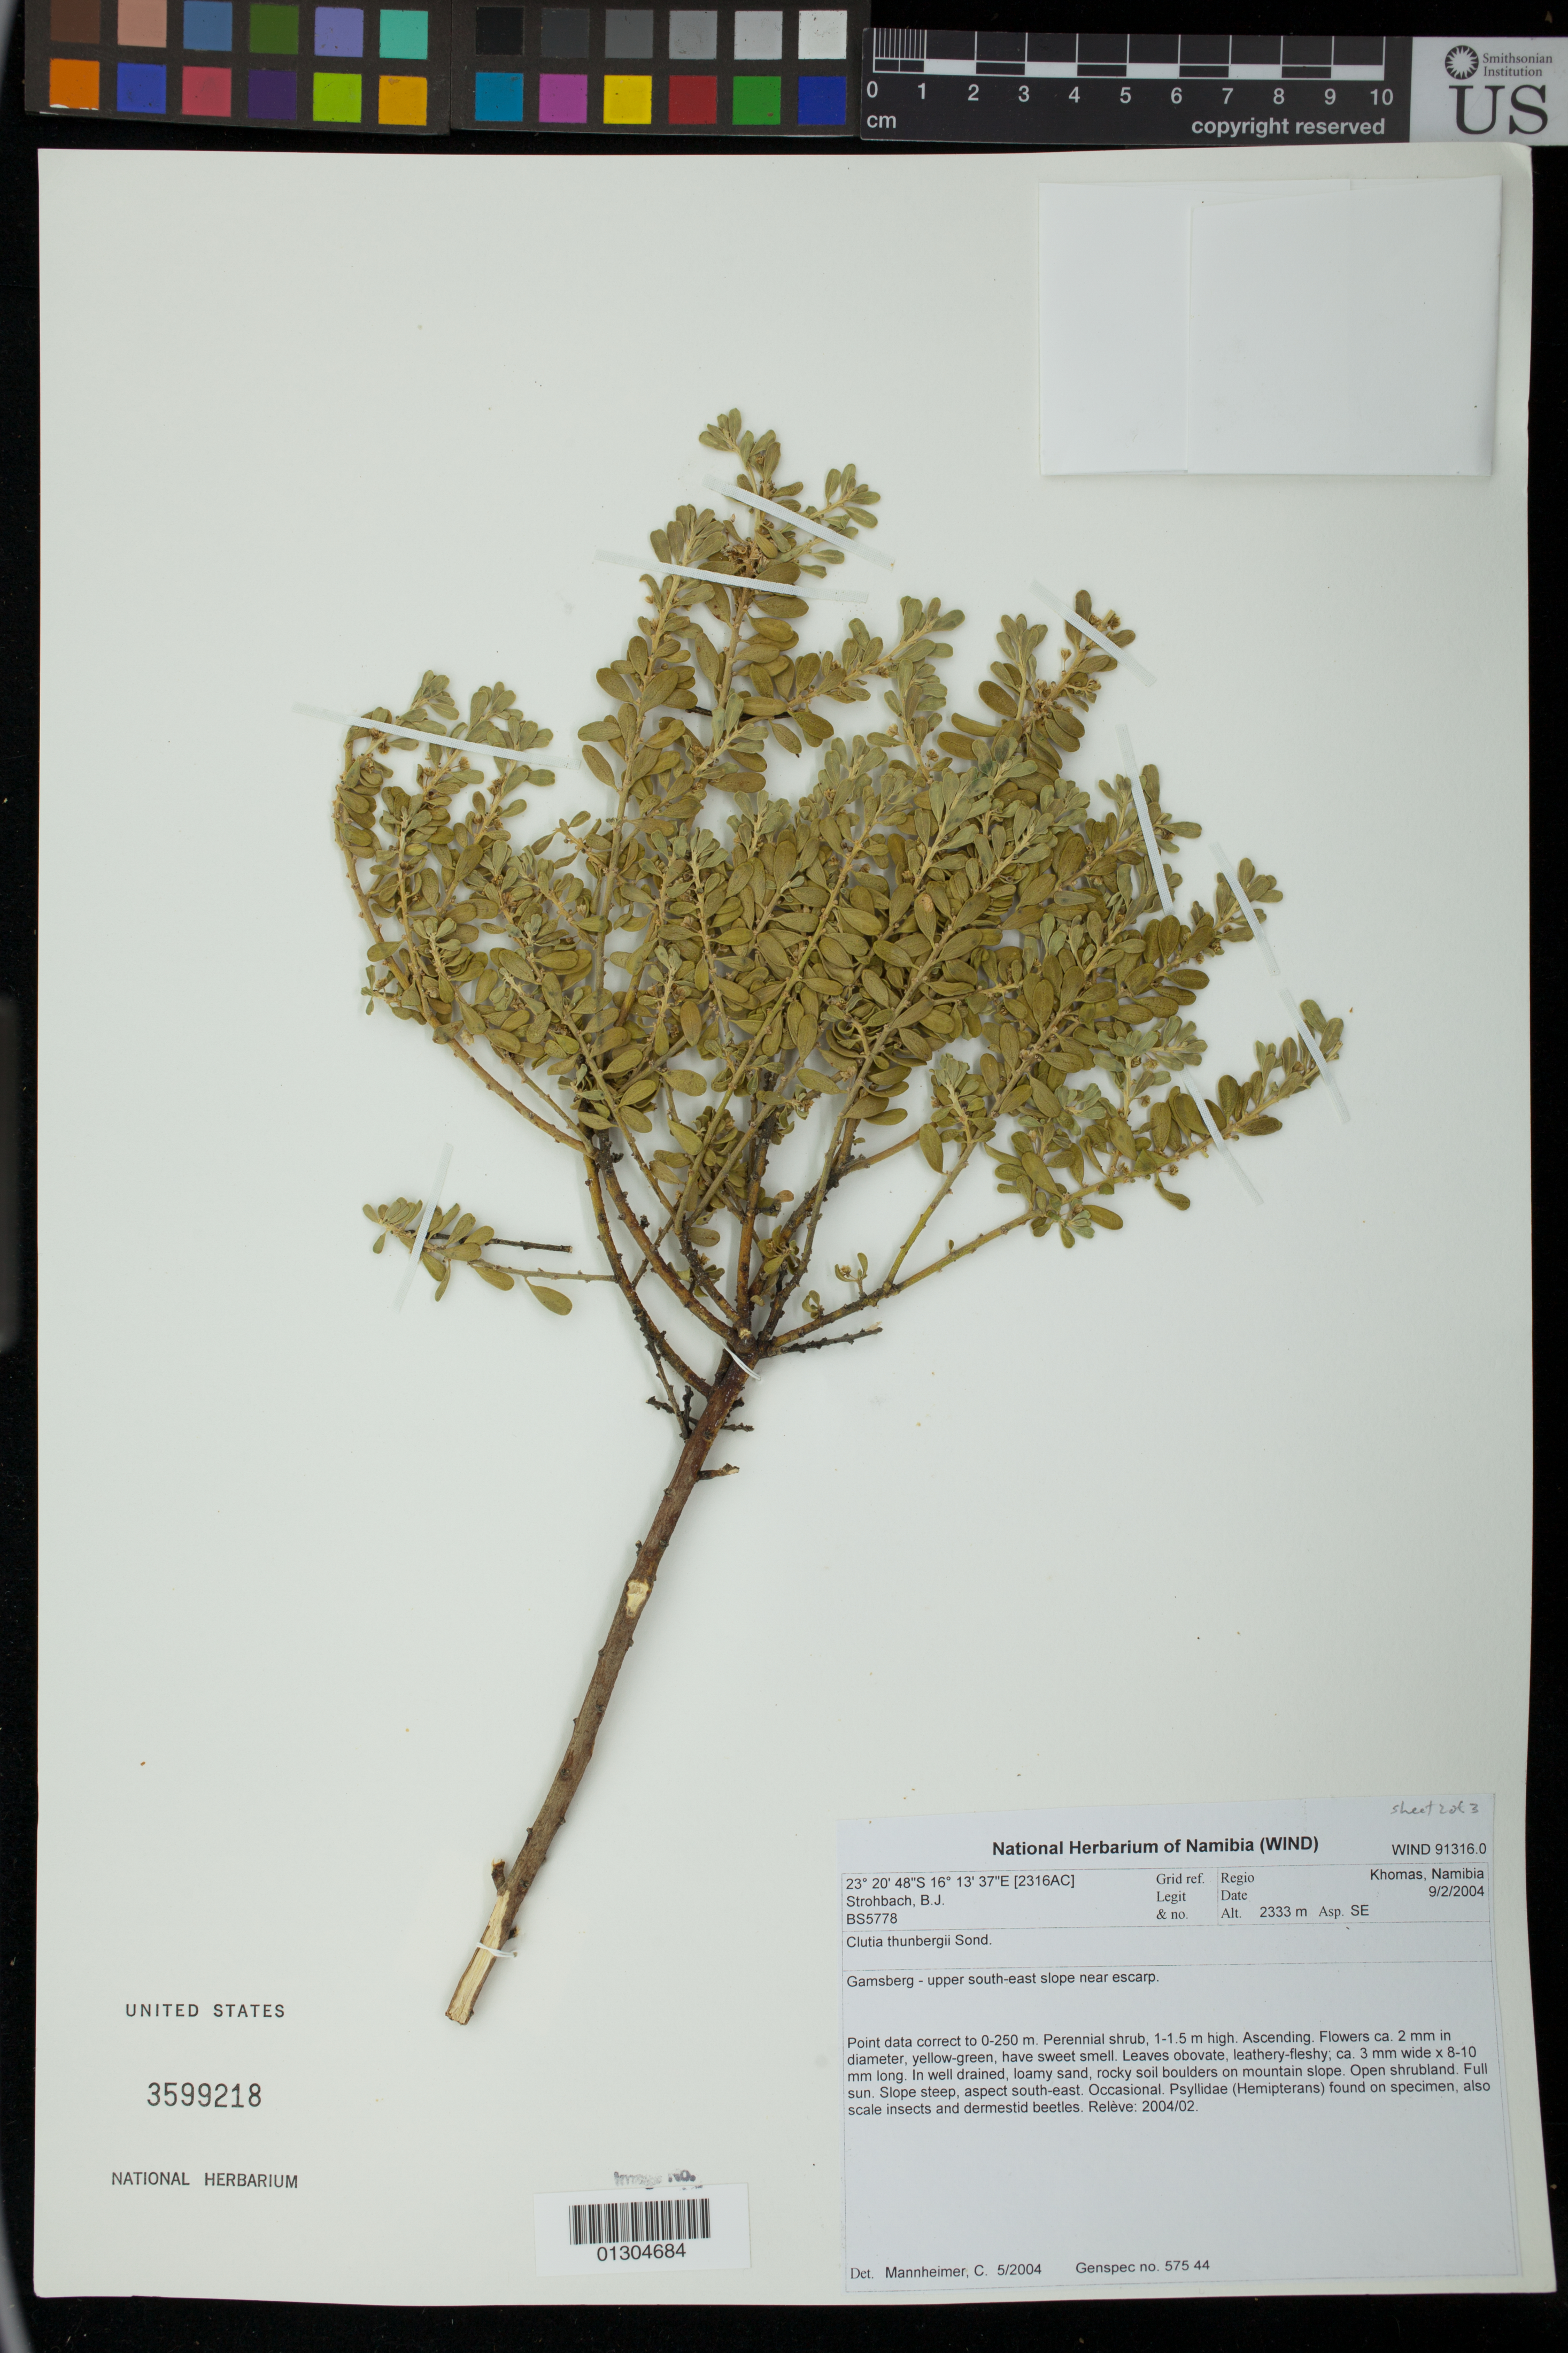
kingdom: Plantae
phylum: Tracheophyta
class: Magnoliopsida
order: Malpighiales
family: Peraceae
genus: Clutia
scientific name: Clutia thunbergii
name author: Sond.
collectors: B. Strohbach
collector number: BS5778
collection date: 2004-02-09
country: Namibia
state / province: Khomas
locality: Gamsberg - upper south-east slope near escarp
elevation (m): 2333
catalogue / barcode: US 3599218